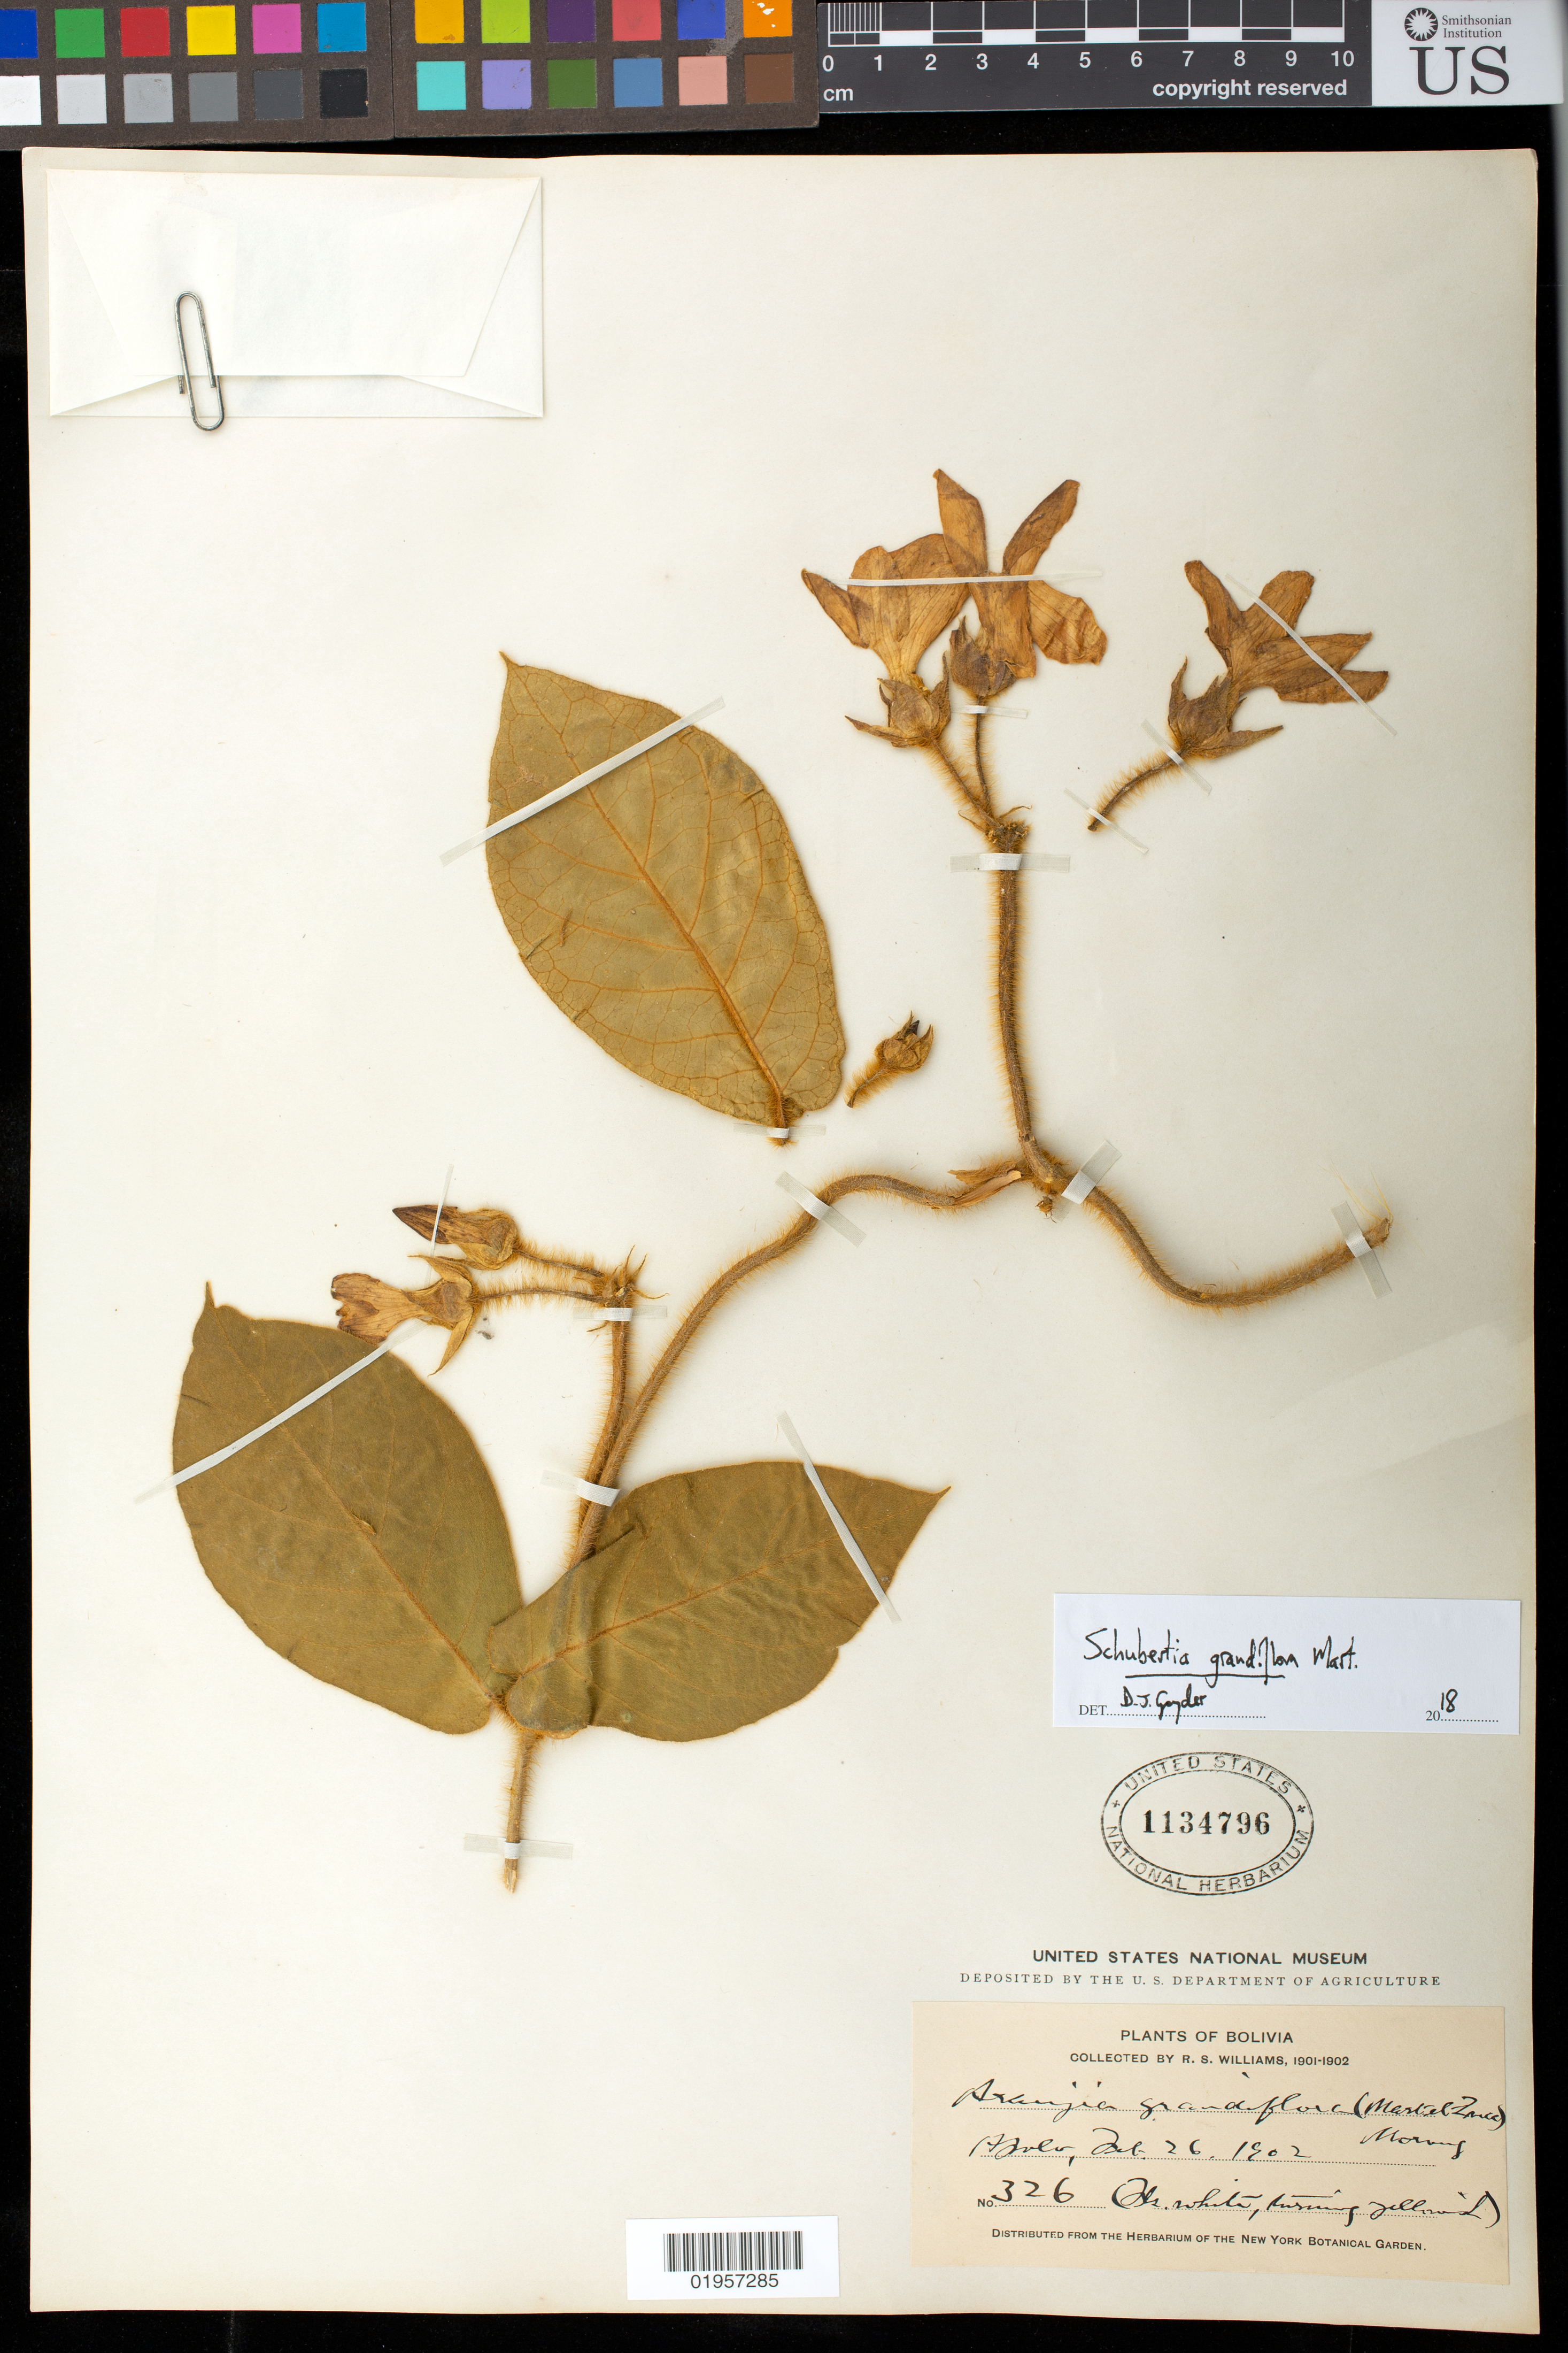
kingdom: Plantae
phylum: Tracheophyta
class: Magnoliopsida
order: Gentianales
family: Apocynaceae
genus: Schubertia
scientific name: Schubertia grandiflora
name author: Mart.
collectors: R. S. Williams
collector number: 326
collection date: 1902-02-26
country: Bolivia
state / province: La Paz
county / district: Franz Tamayo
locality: Apolo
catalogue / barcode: US 1134796